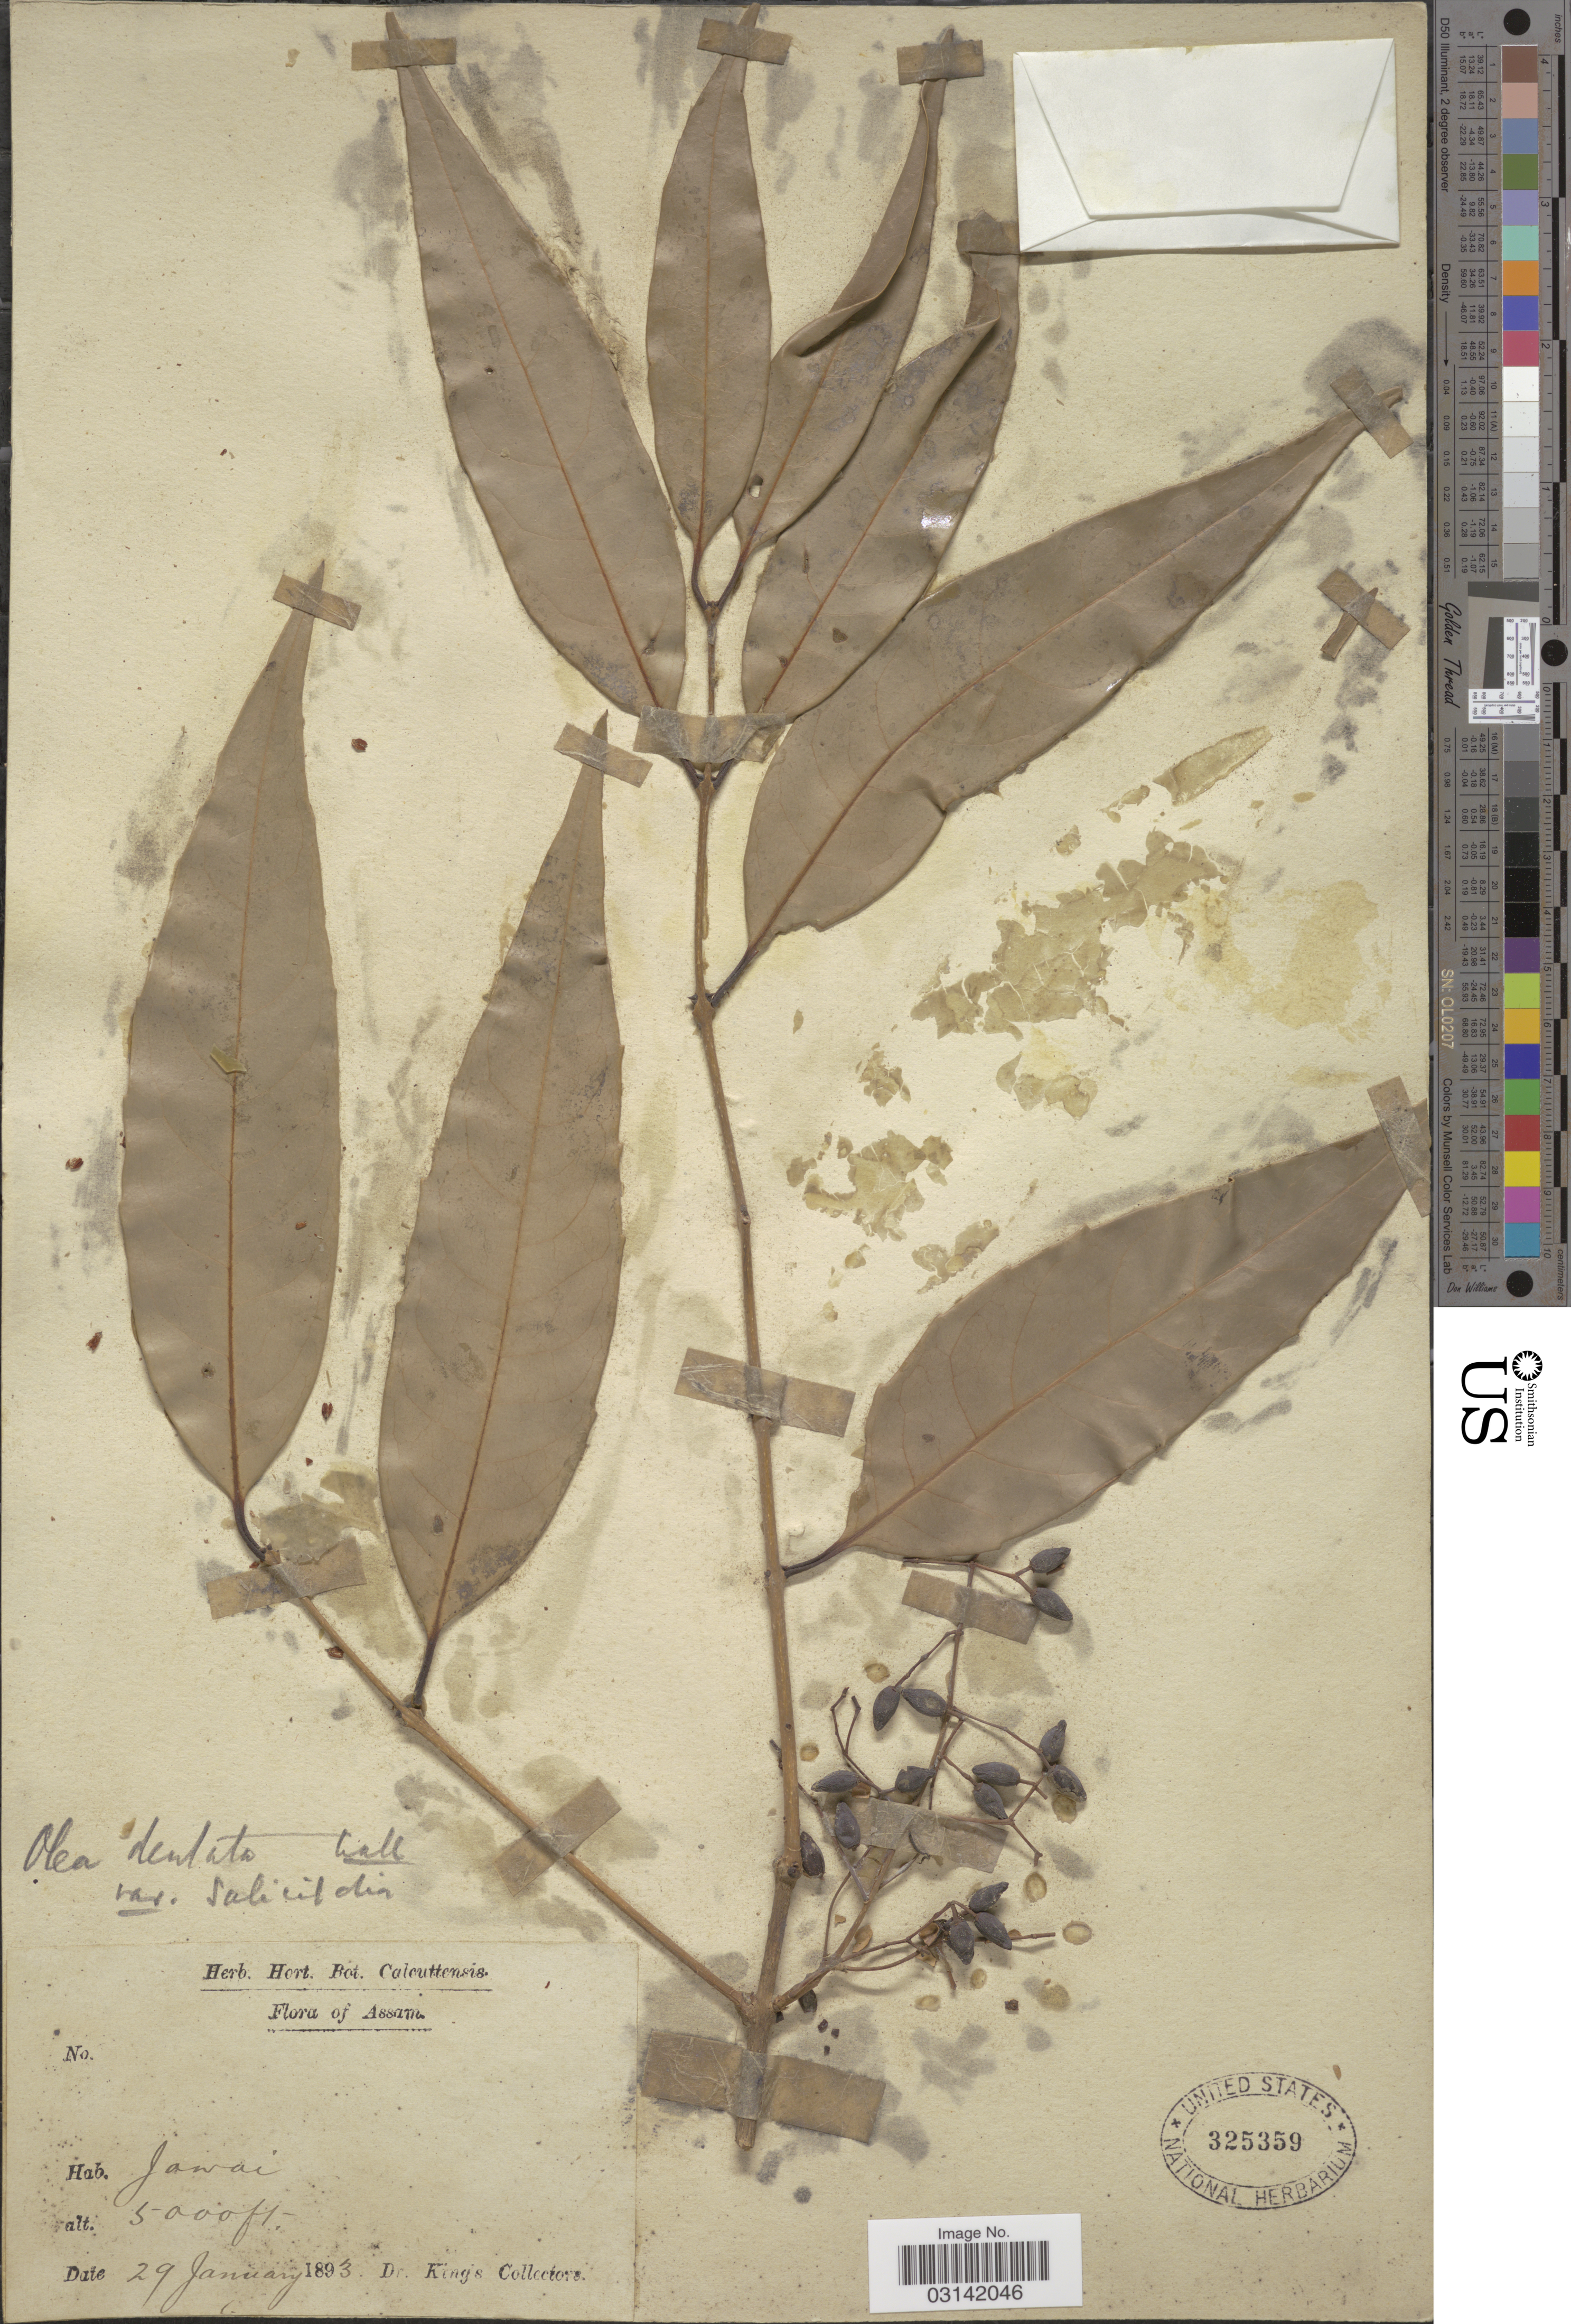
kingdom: Plantae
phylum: Tracheophyta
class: Magnoliopsida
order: Lamiales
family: Oleaceae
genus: Tetrapilus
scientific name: Tetrapilus salicifolius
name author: (Wall. ex G. Don) de Juana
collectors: Dr. King's collector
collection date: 1893-01-29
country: India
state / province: Assam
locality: Assam. Jawai.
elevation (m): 1524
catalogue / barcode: US 325359